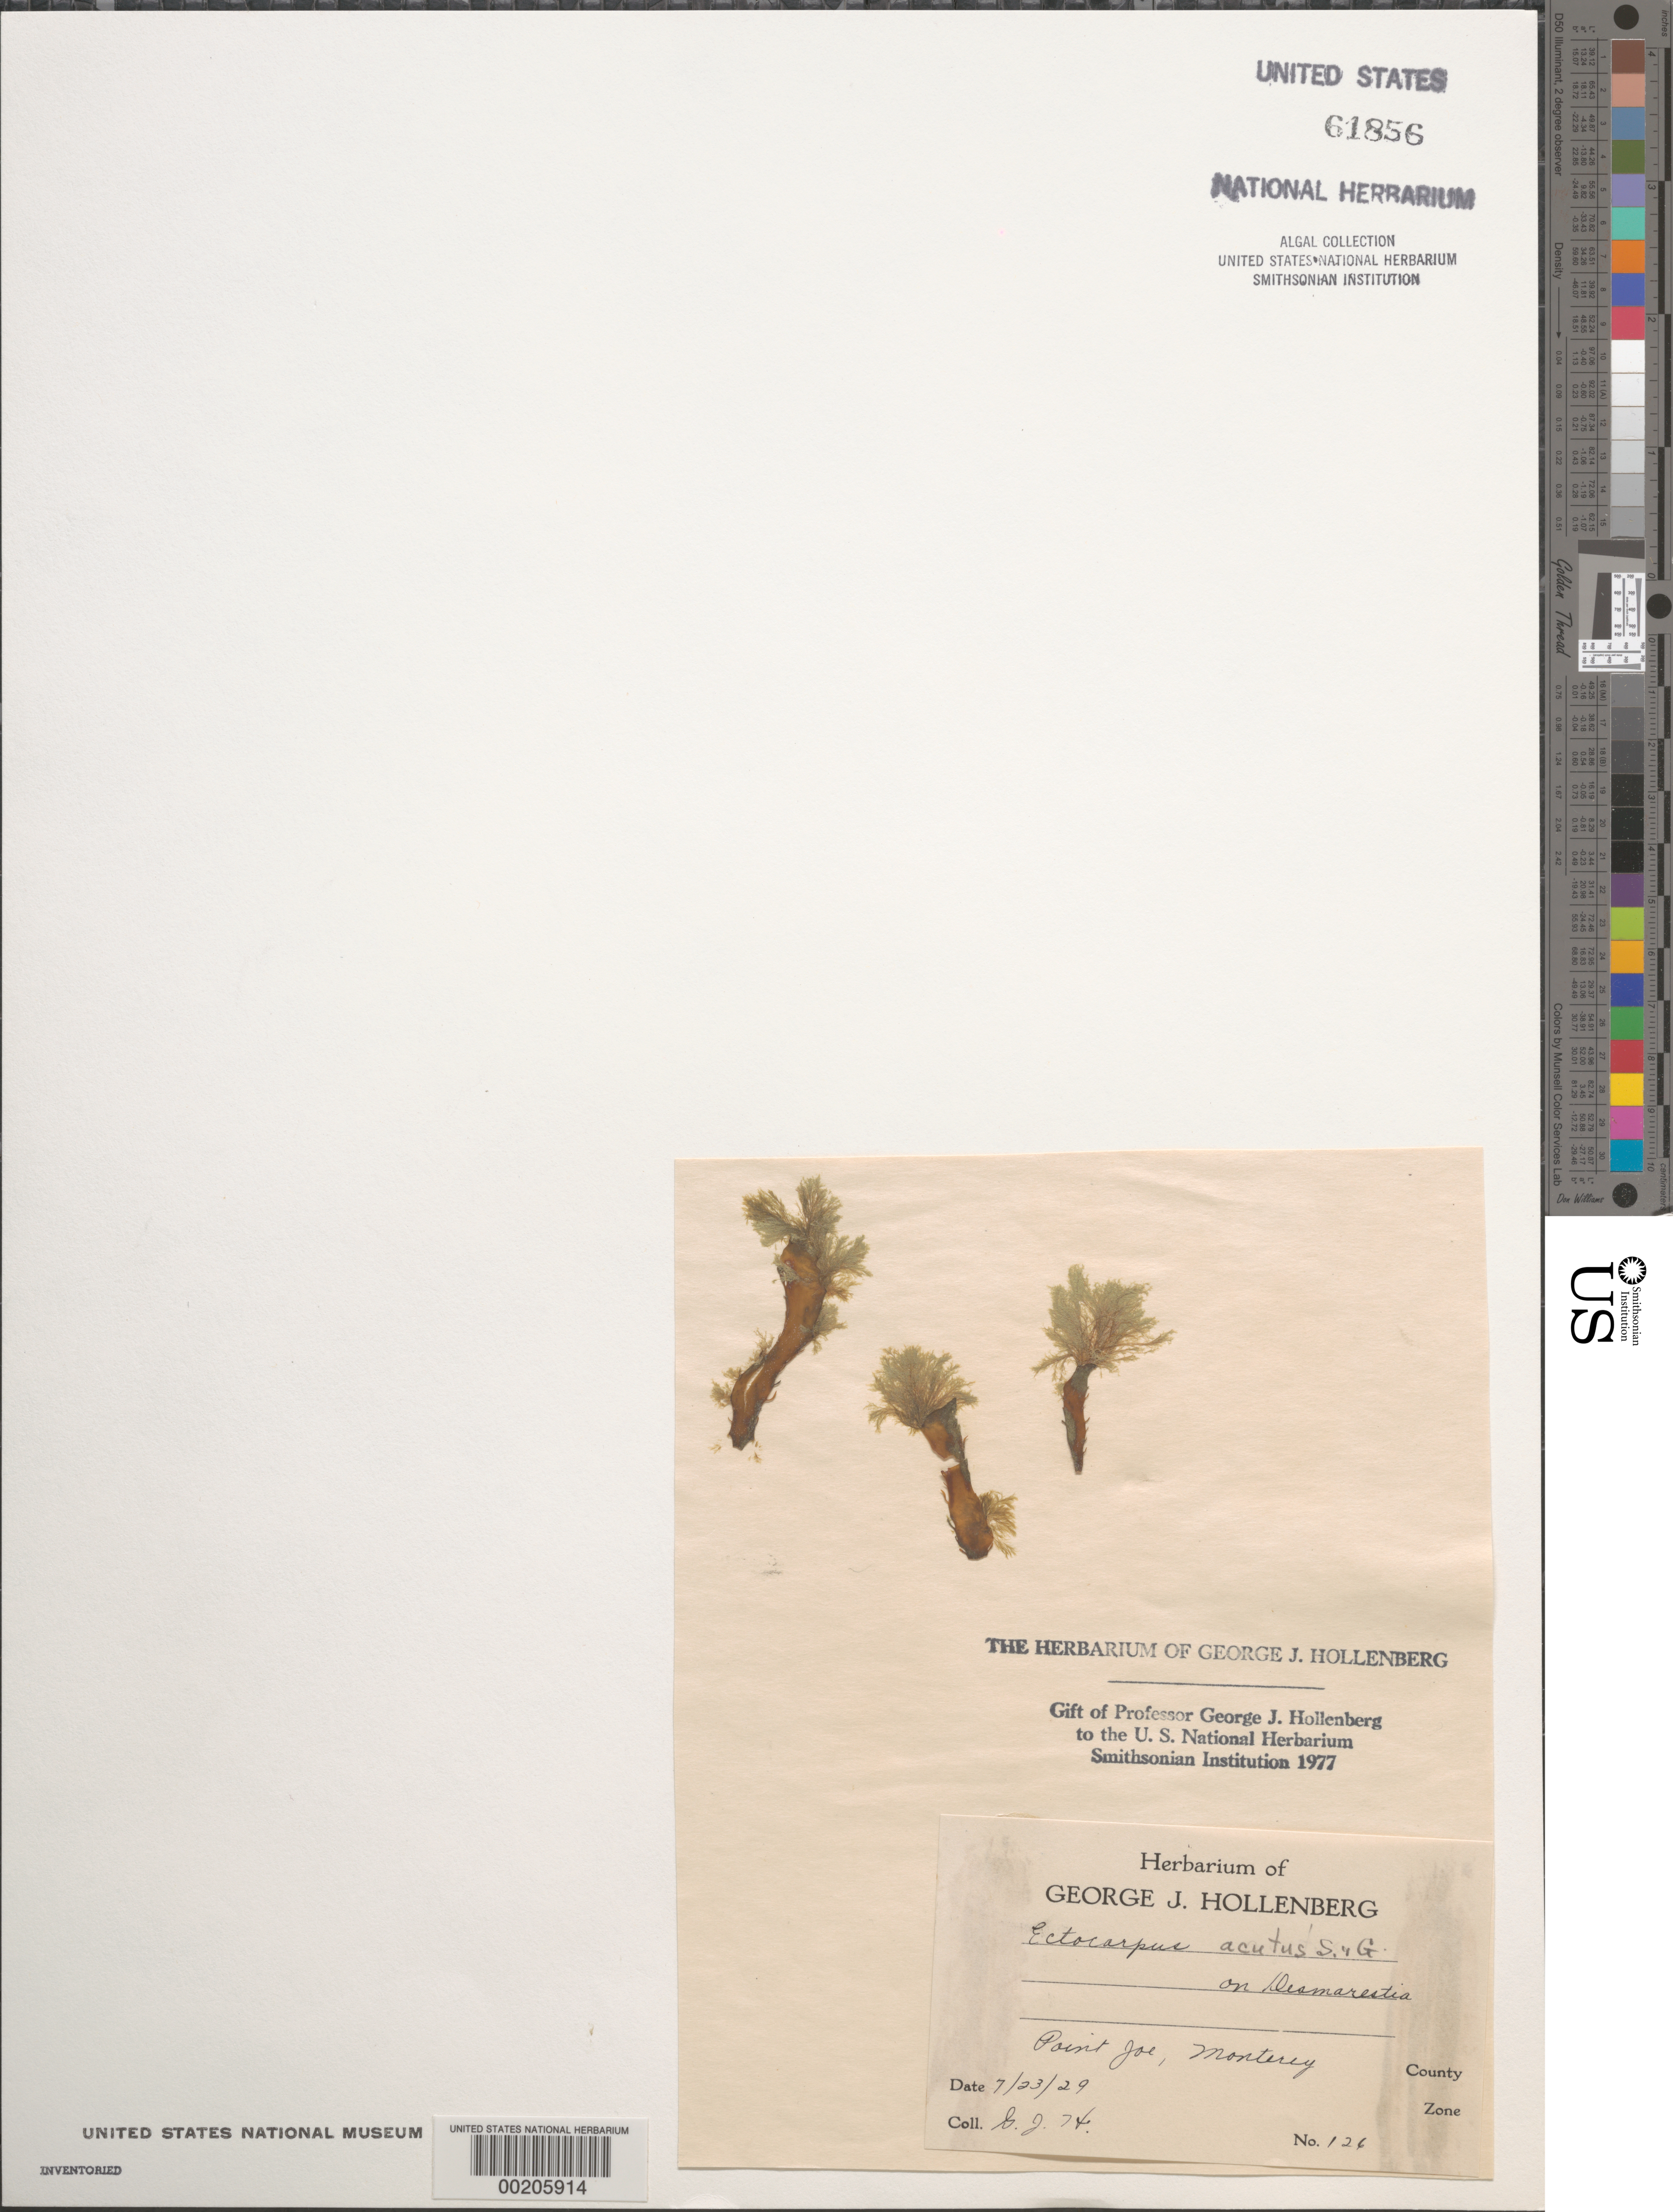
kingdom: Chromista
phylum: Ochrophyta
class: Phaeophyceae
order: Ectocarpales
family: Ectocarpaceae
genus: Ectocarpus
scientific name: Ectocarpus acutus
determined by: Hollenberg, George J.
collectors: G. Hollenberg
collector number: GJH 126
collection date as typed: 23 Jul 1929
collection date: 1929-07-23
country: United States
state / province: California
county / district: Monterey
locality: Point Joe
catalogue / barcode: US 61856